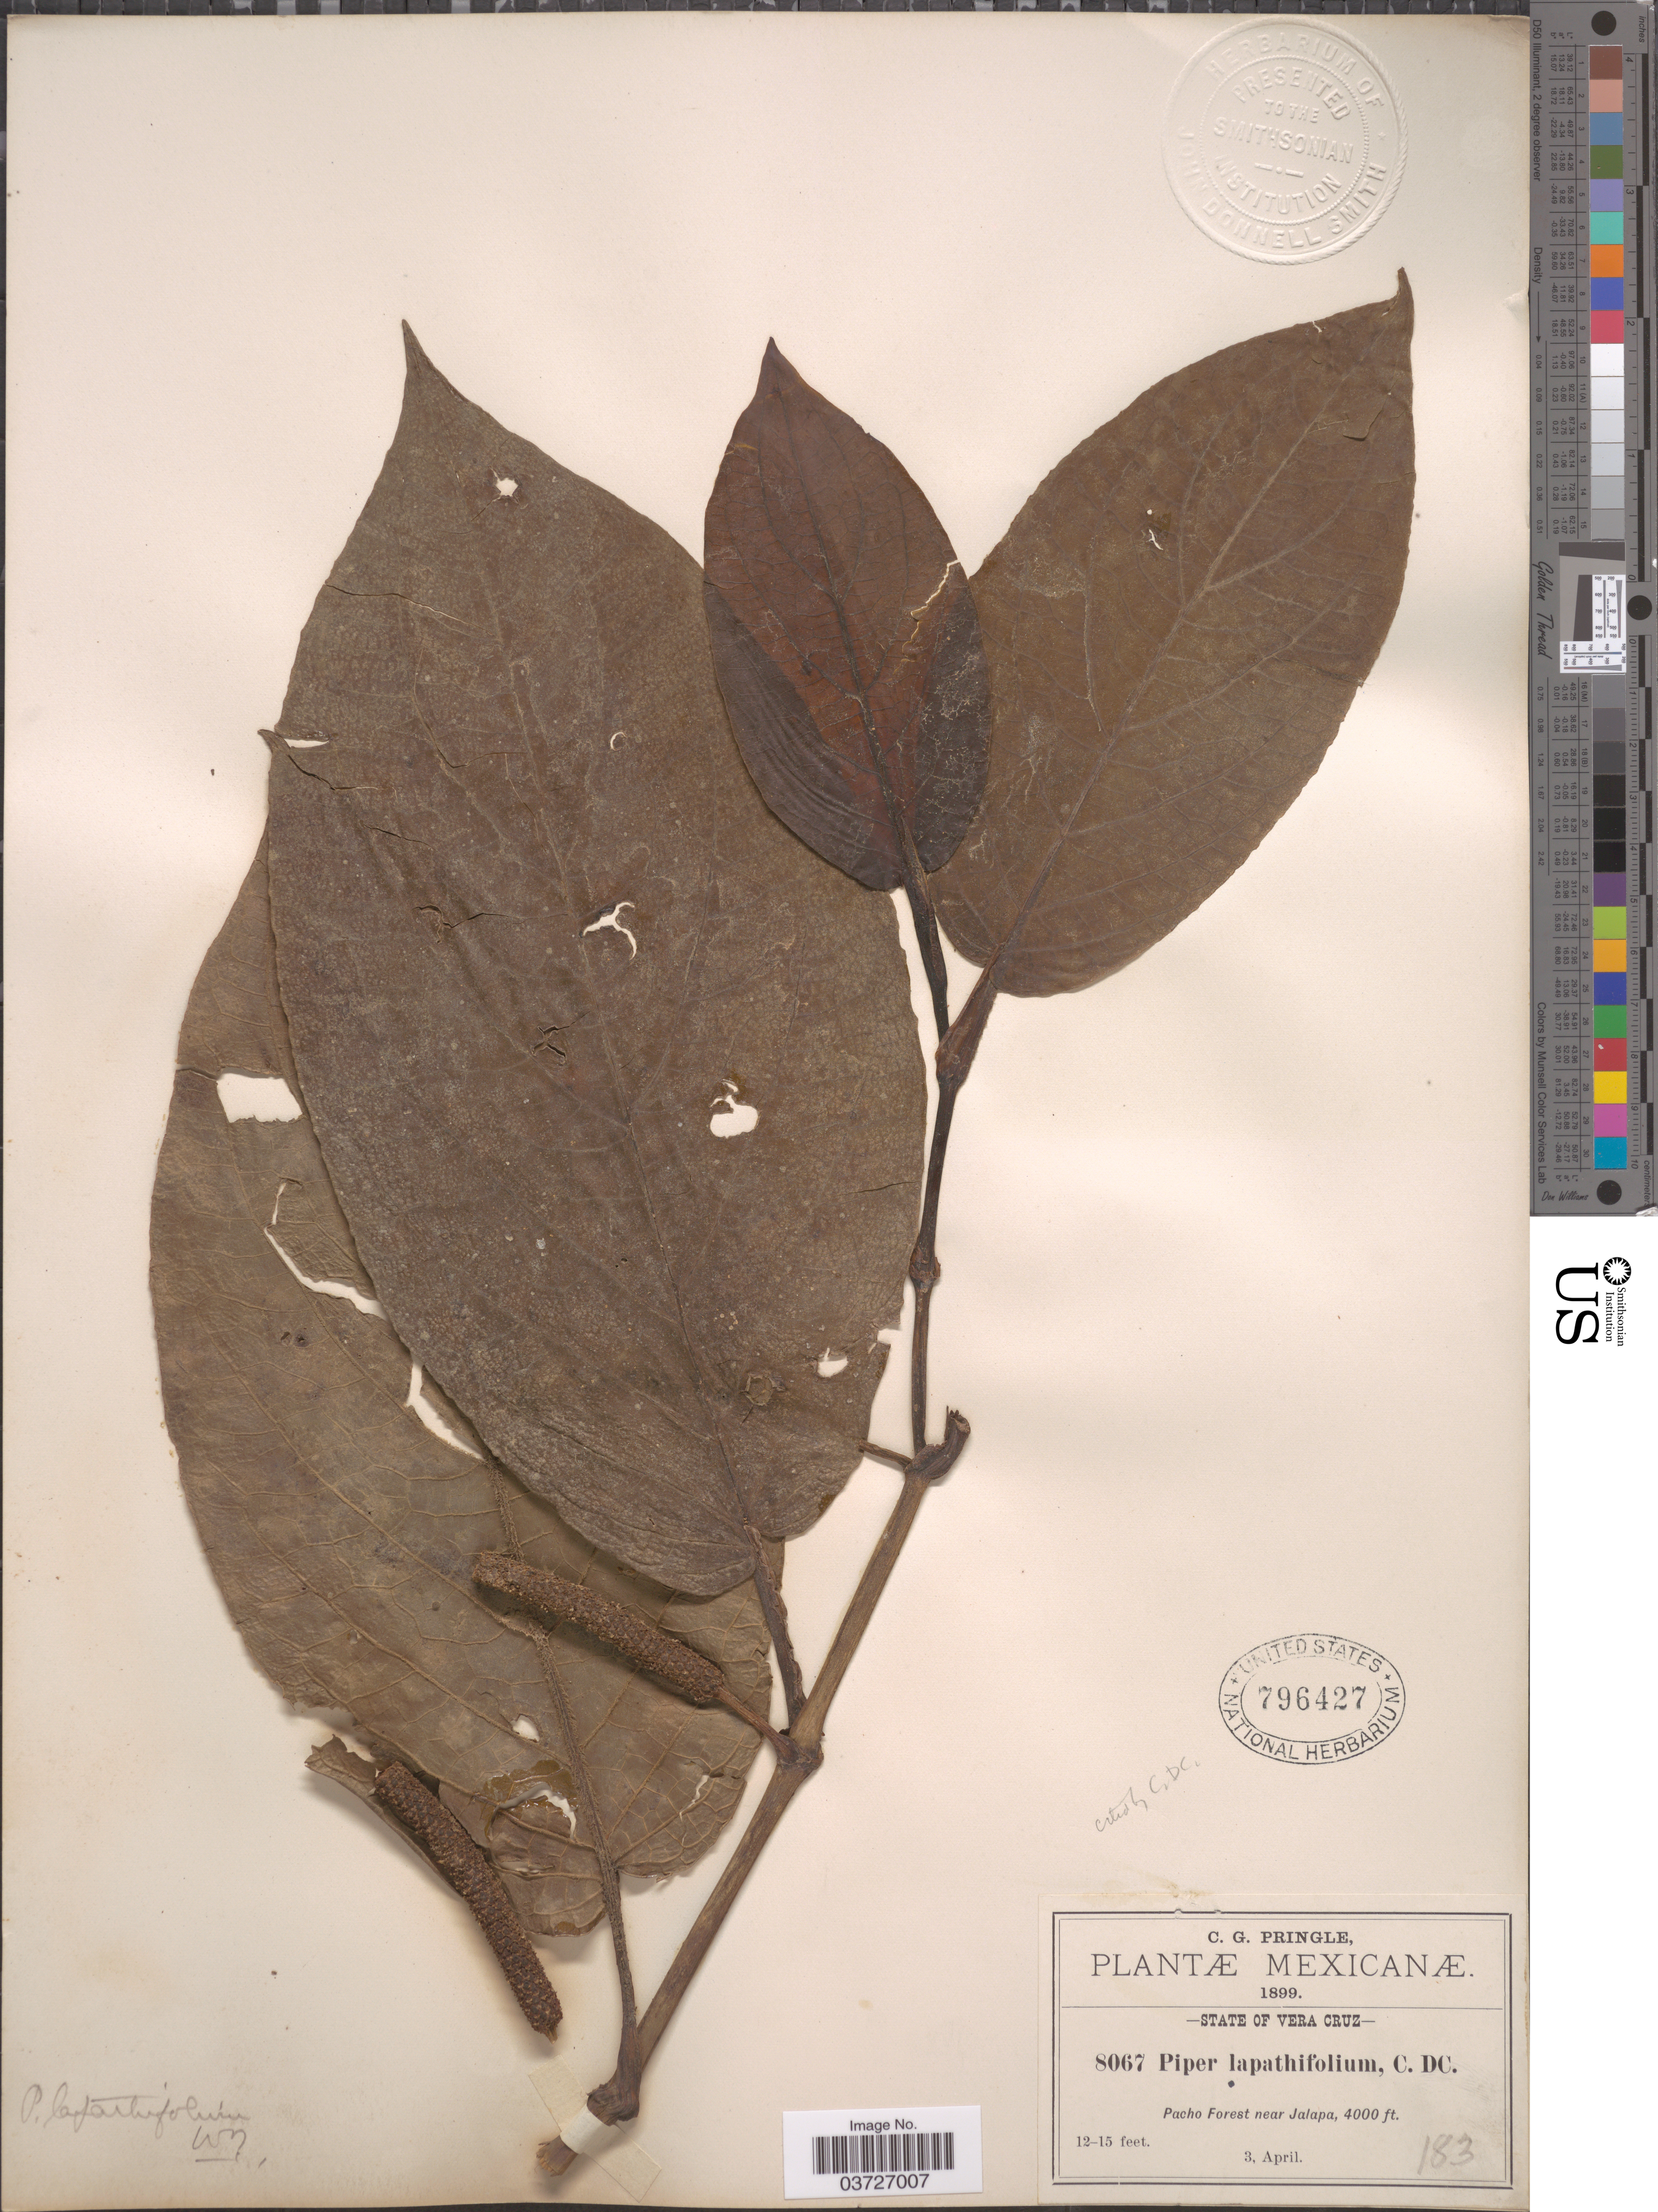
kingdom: Plantae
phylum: Tracheophyta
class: Magnoliopsida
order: Piperales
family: Piperaceae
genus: Piper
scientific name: Piper novae-hispaniae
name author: C. DC.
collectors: C. G. Pringle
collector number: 8067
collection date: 1899-04-03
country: Mexico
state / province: Veracruz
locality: State of Vera Cruz. Pacho Forest near Jalapa.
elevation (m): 1219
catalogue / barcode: US 796427